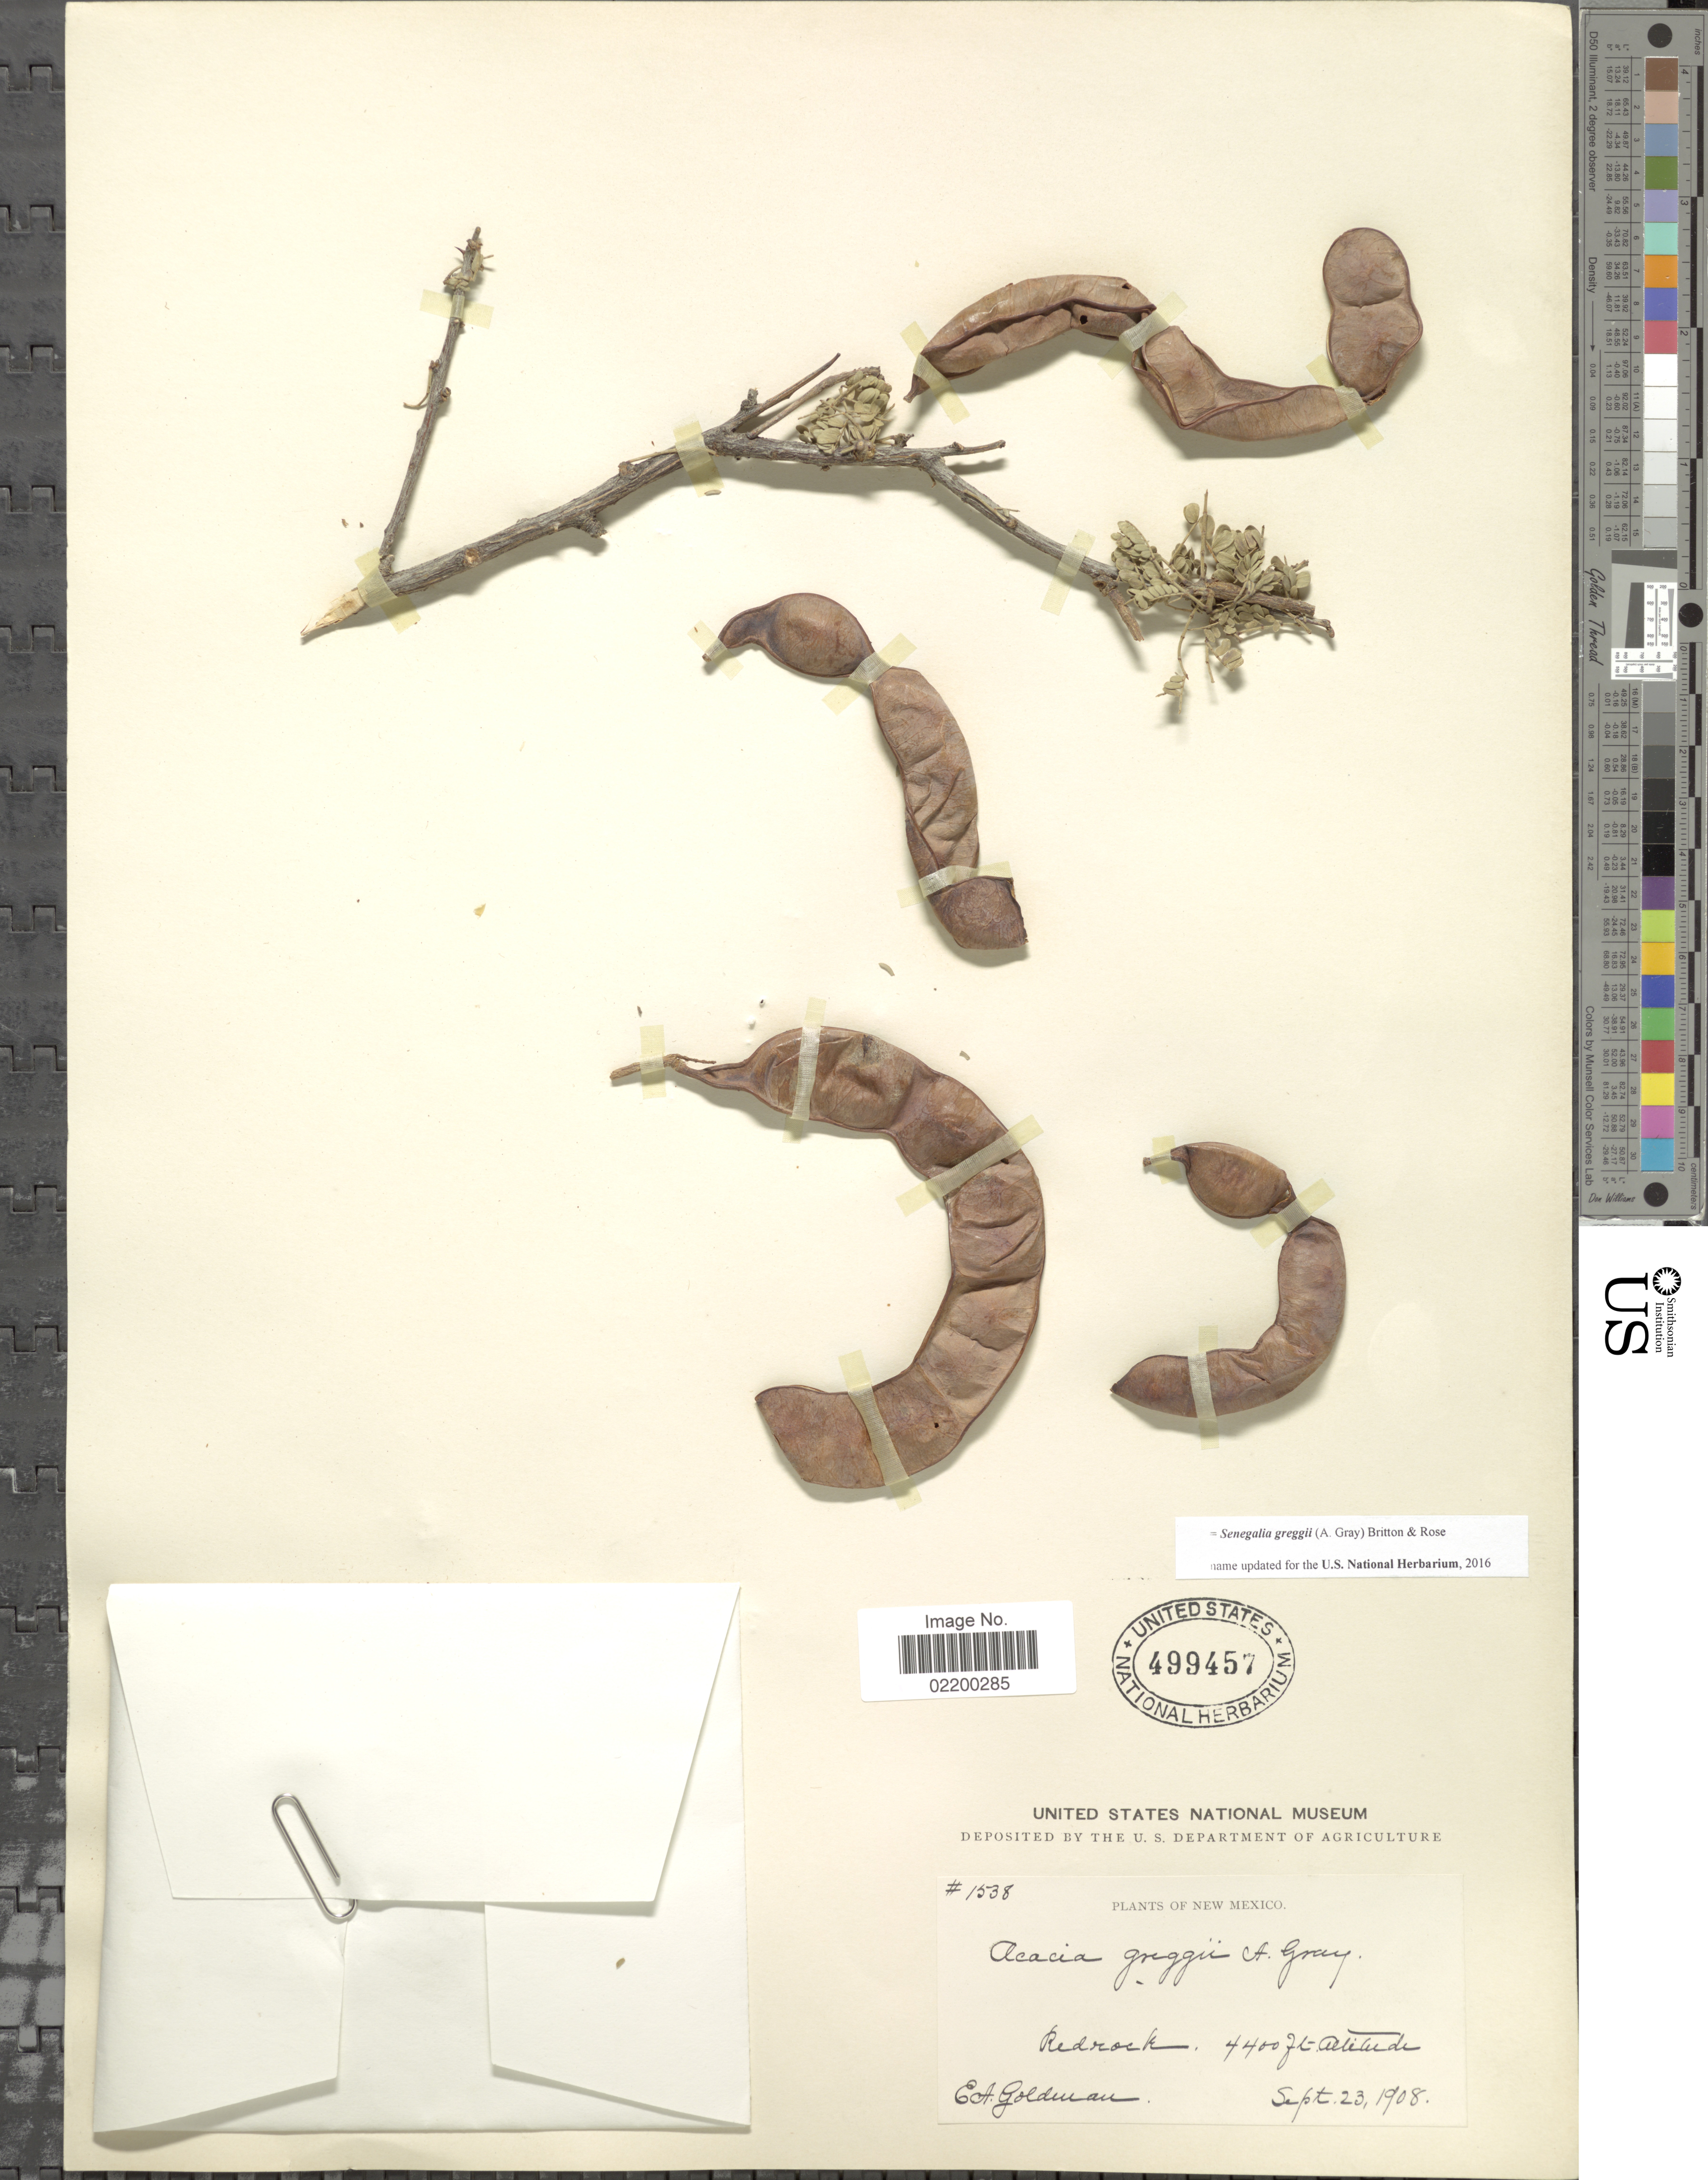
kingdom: Plantae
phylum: Tracheophyta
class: Magnoliopsida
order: Fabales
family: Fabaceae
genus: Senegalia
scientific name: Senegalia greggii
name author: (A. Gray) Britton & Rose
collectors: E. A. Goldman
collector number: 1538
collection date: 1908-09-23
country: United States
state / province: New Mexico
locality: Redrock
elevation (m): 1341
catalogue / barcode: US 499457